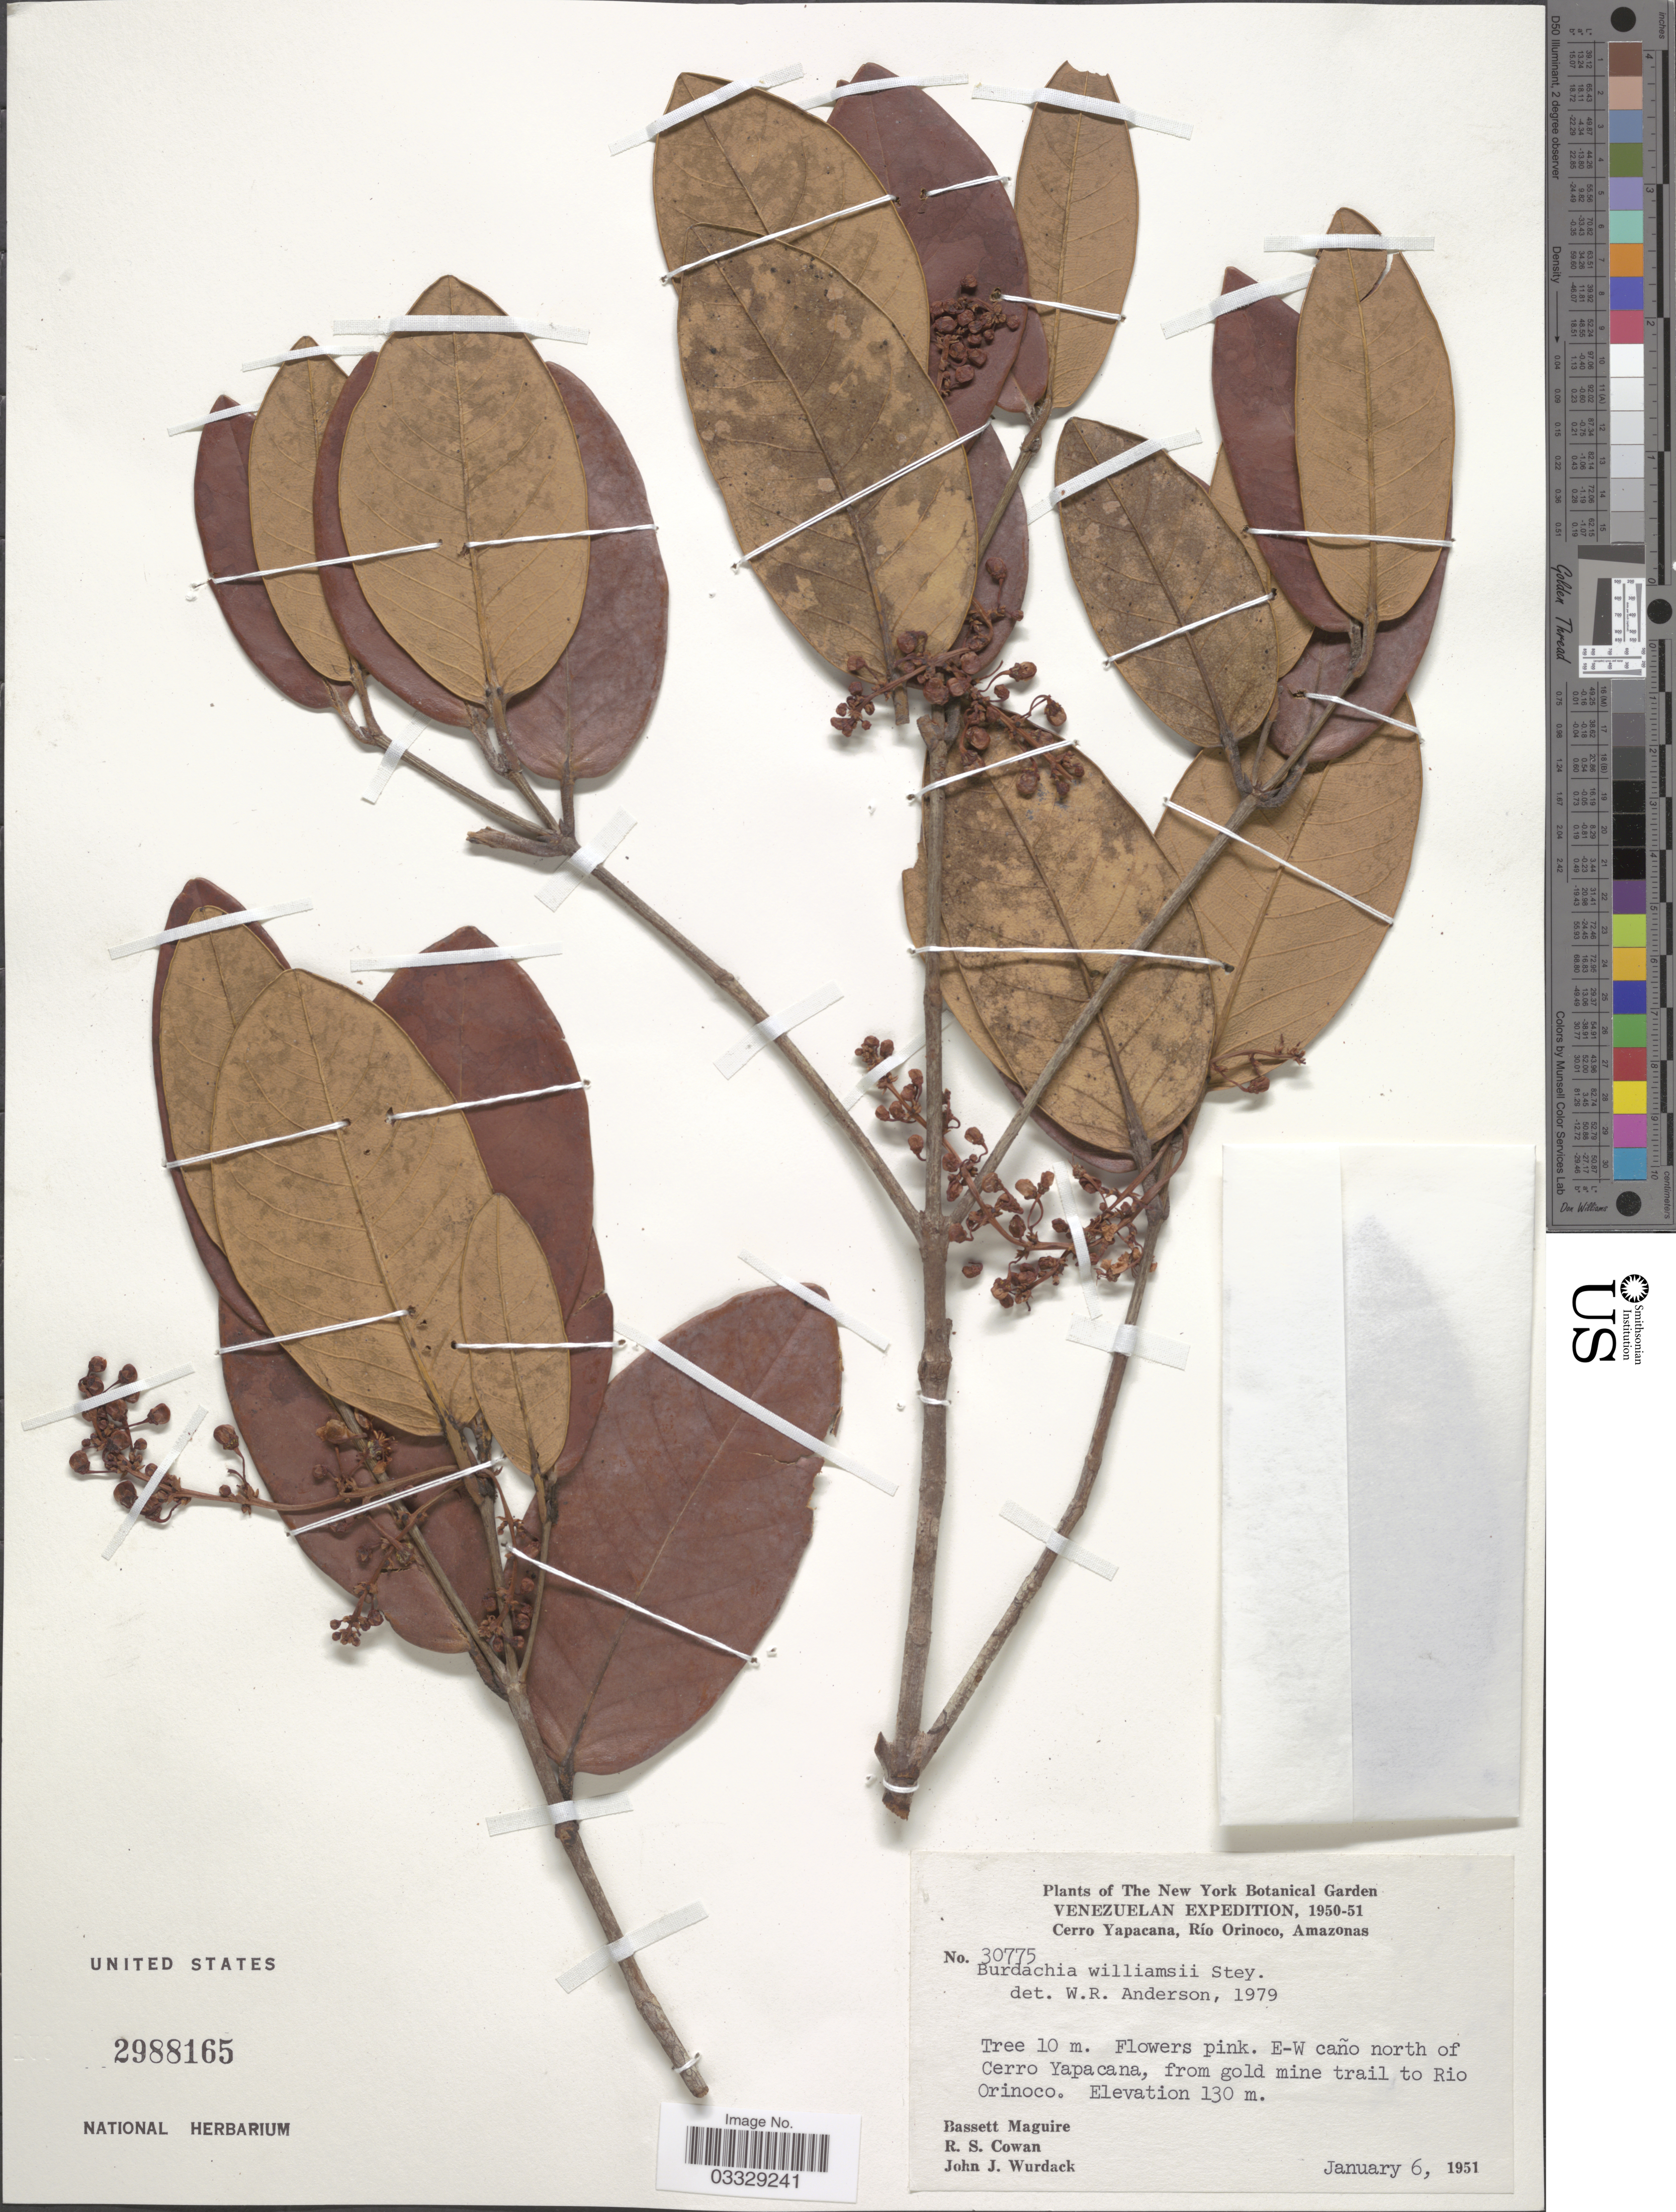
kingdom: Plantae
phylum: Tracheophyta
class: Magnoliopsida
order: Malpighiales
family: Malpighiaceae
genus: Burdachia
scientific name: Burdachia williamsii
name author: Steyerm.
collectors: B. Maguire, R. S. Cowan & J. J. Wurdack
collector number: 30775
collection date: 1951-01-06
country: Venezuela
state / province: Amazonas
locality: Cerro Yapacana, Río Orinoco. E-W caño north of Cerro Yapacana, from gold mine trail to Rio Orinoco.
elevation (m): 130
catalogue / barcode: US 2988165